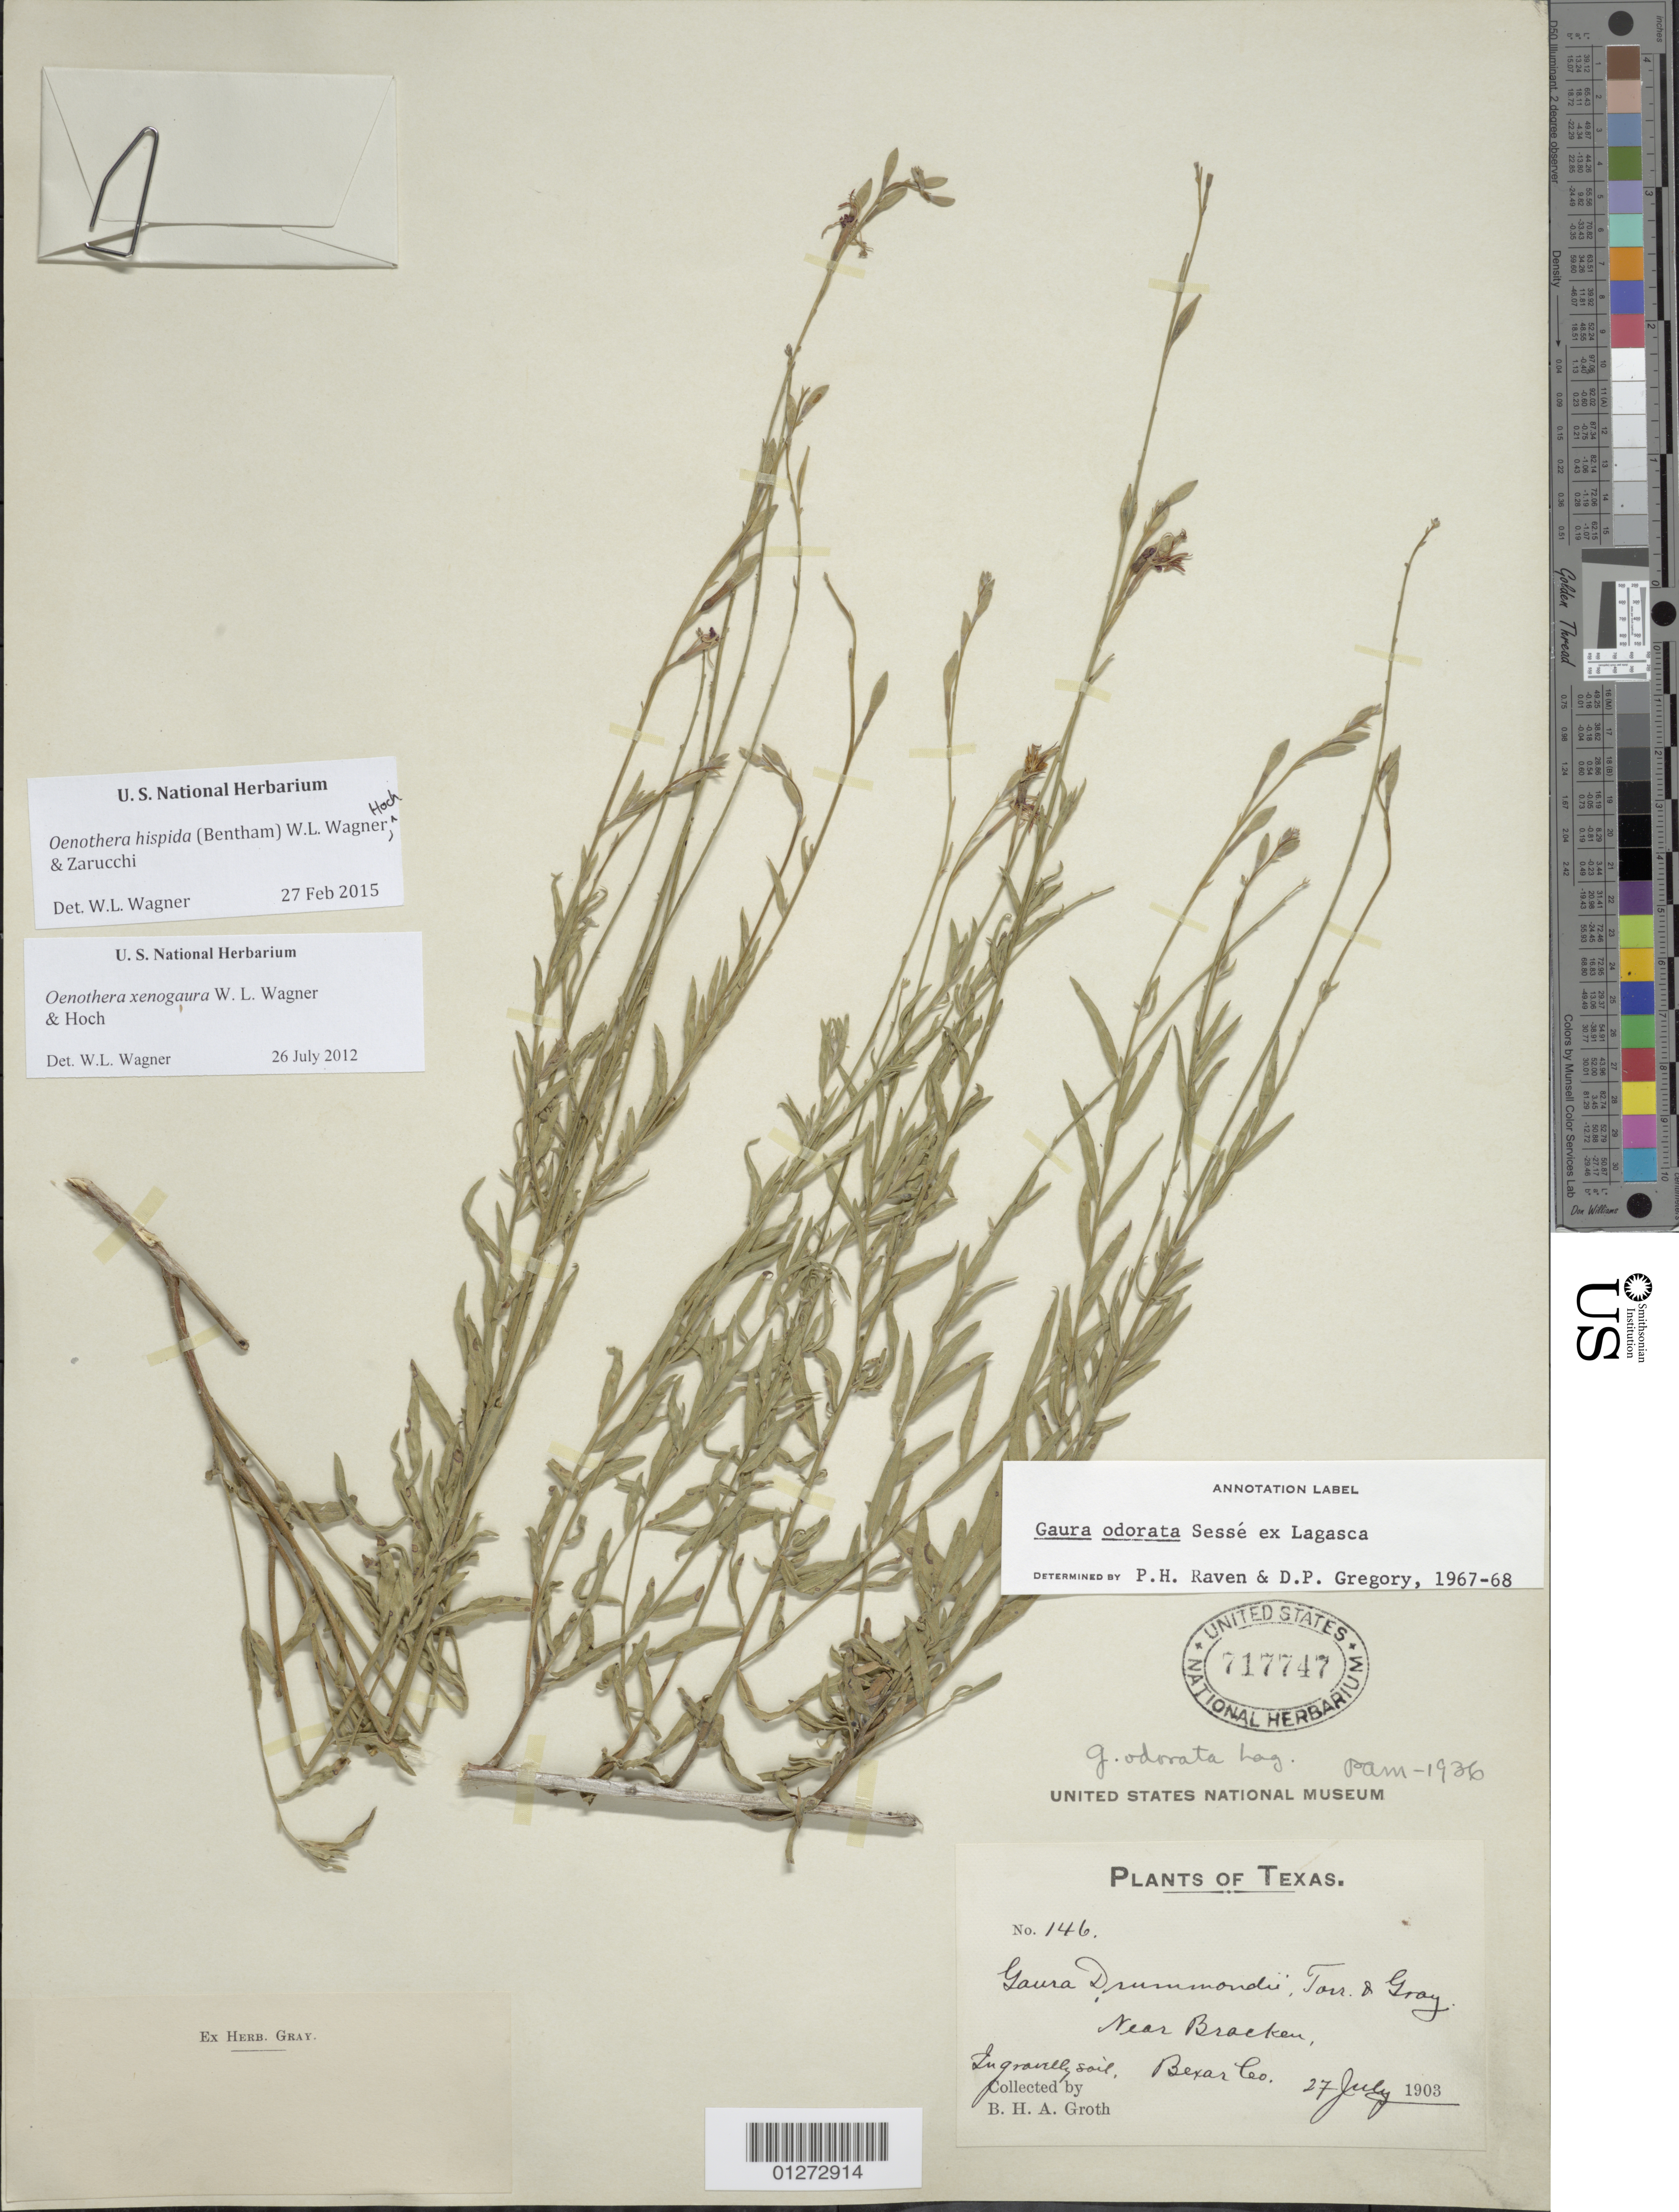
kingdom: Plantae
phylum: Tracheophyta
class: Magnoliopsida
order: Myrtales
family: Onagraceae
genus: Oenothera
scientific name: Oenothera hispida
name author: (Benth.) W.L. Wagner et al.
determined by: Wagner, W. L., (BOT), Smithsonian Institution - National Museum of Natural History (UNITED STATES)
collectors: B. Groth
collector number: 146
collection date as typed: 27 Jul 1903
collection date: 1903-07-27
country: United States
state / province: Texas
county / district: Bexar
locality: Near Bracken.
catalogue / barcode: US 717747